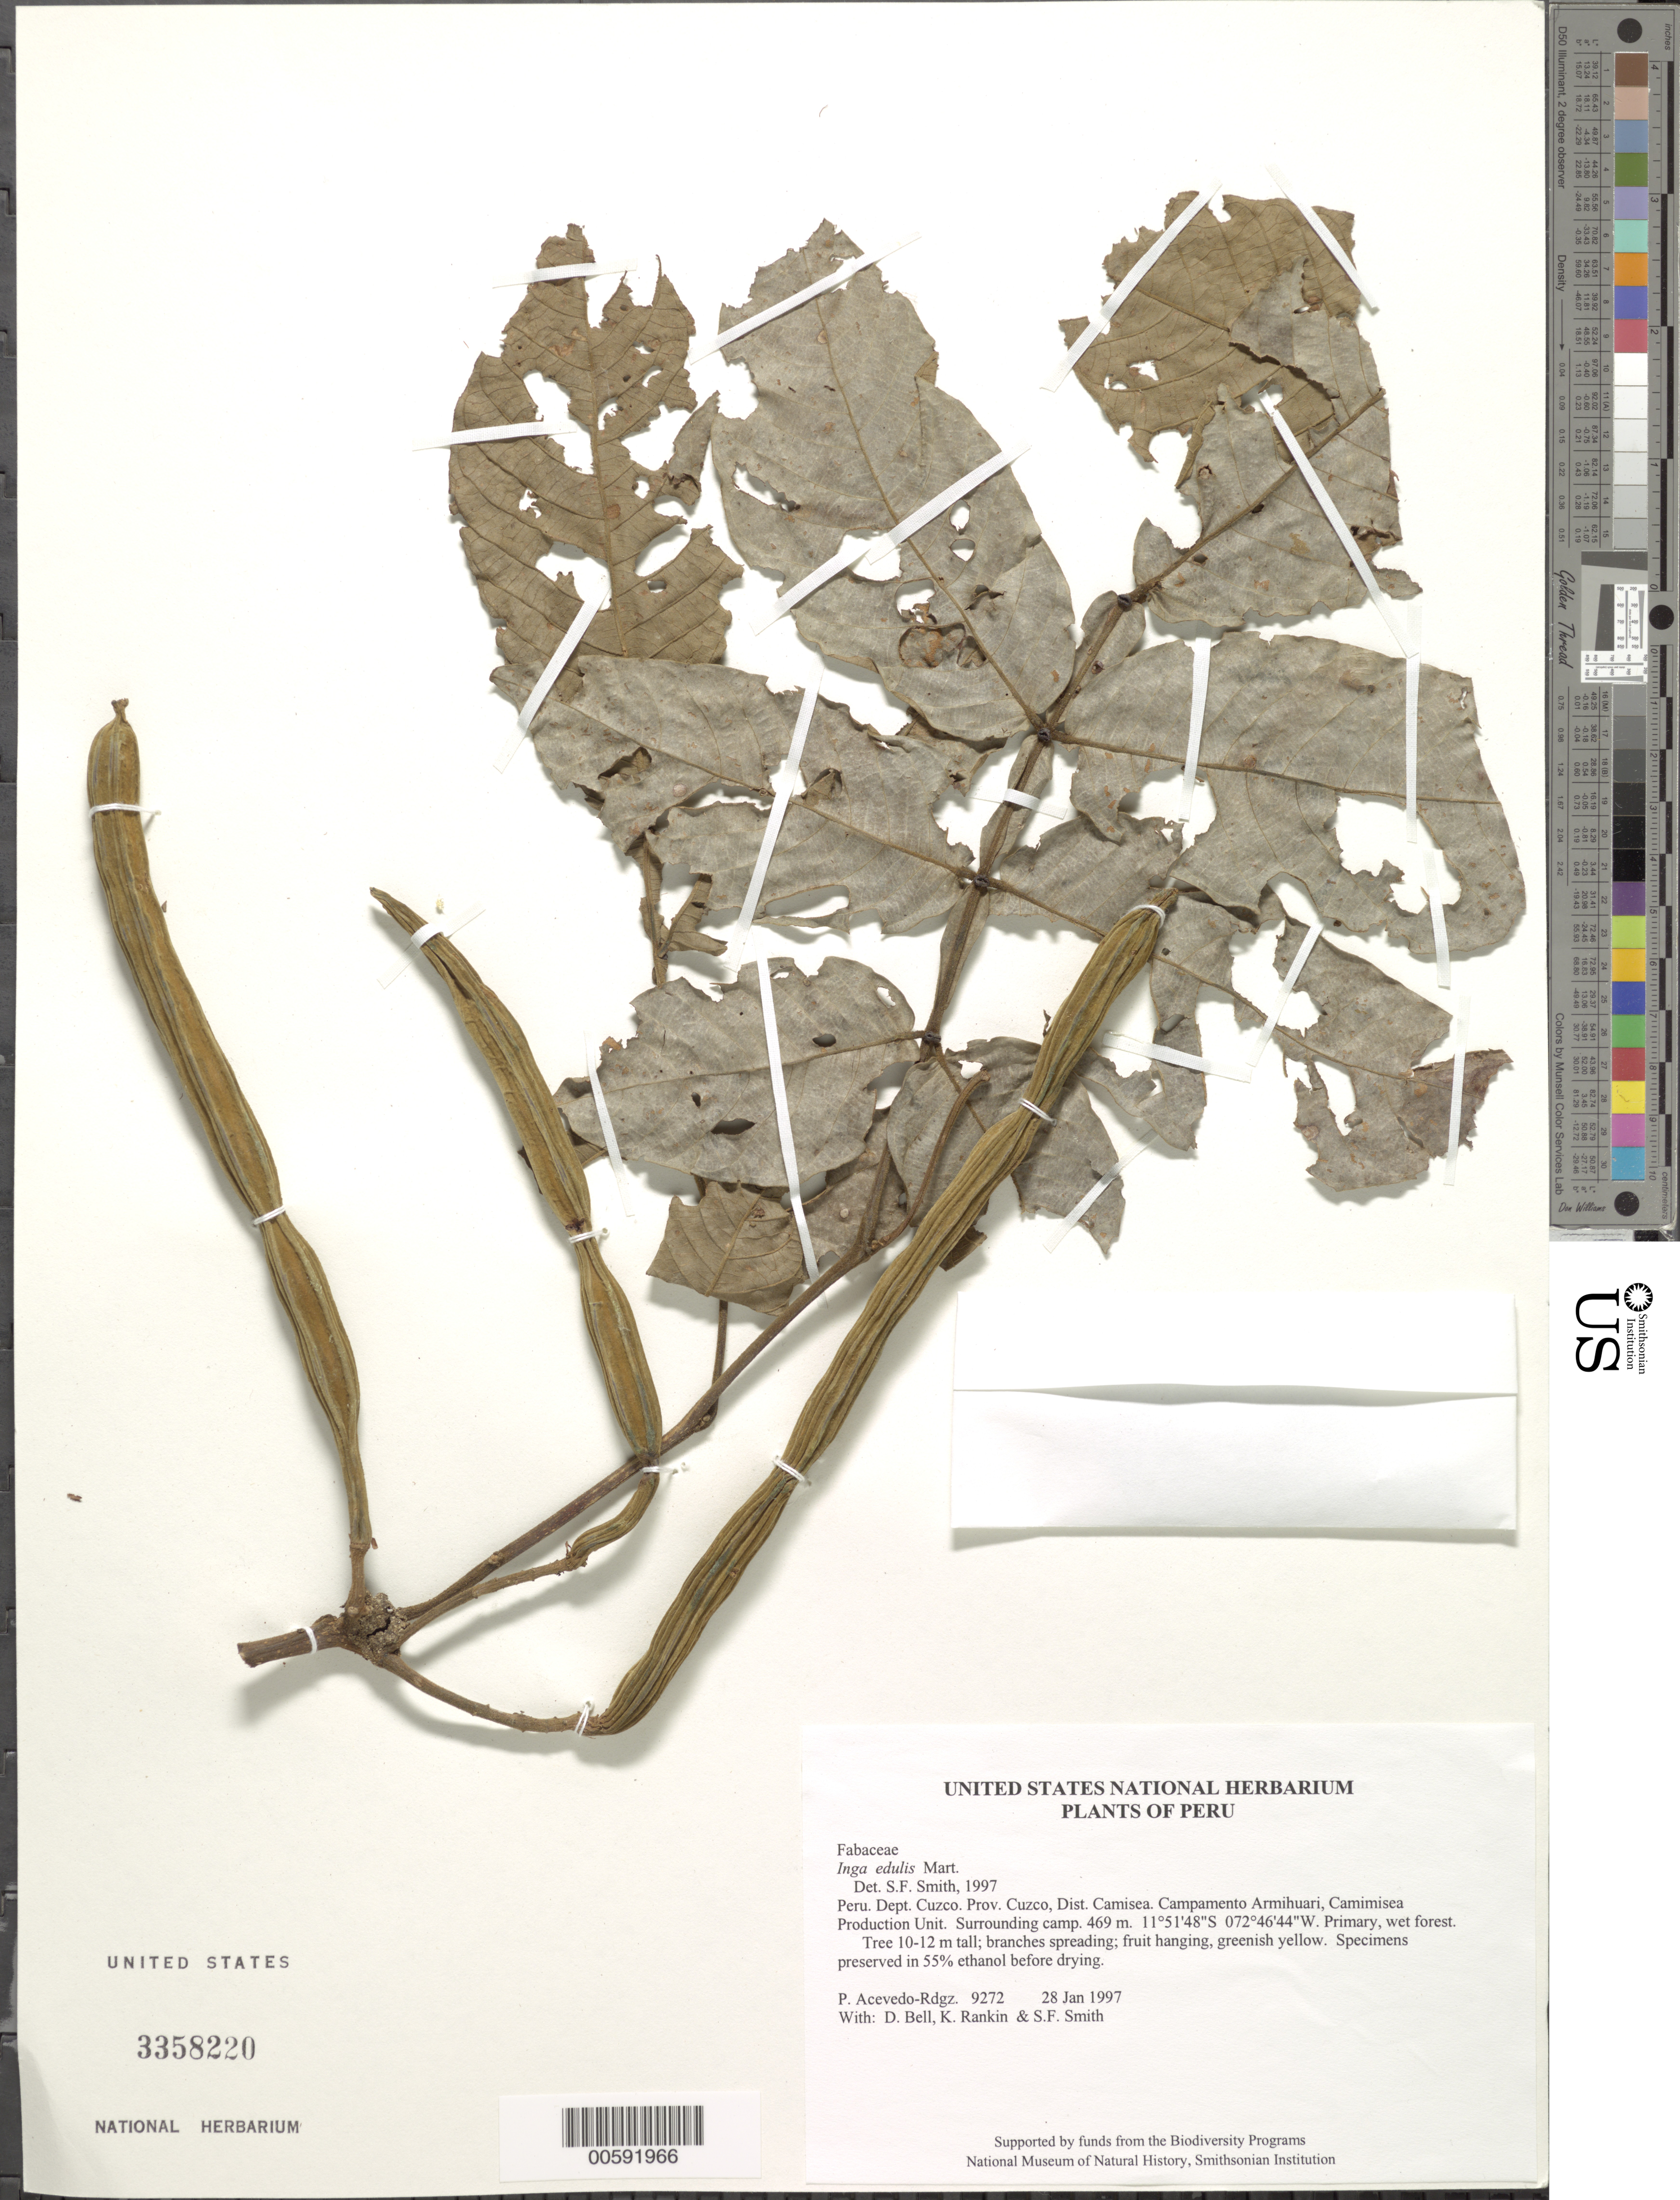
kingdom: Plantae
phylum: Tracheophyta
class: Magnoliopsida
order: Fabales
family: Fabaceae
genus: Inga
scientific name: Inga edulis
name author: Mart.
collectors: P. Acevedo-Rodr., D. A. Bell, K. Rankin & S.F. Smith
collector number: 9272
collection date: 1997-01-28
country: Peru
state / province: Cusco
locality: Dept. Cusco, Dist. Camisea, Campamento Armihuari, Camimisea Production Unit, Surrounding Camp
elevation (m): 469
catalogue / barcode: US 3358220